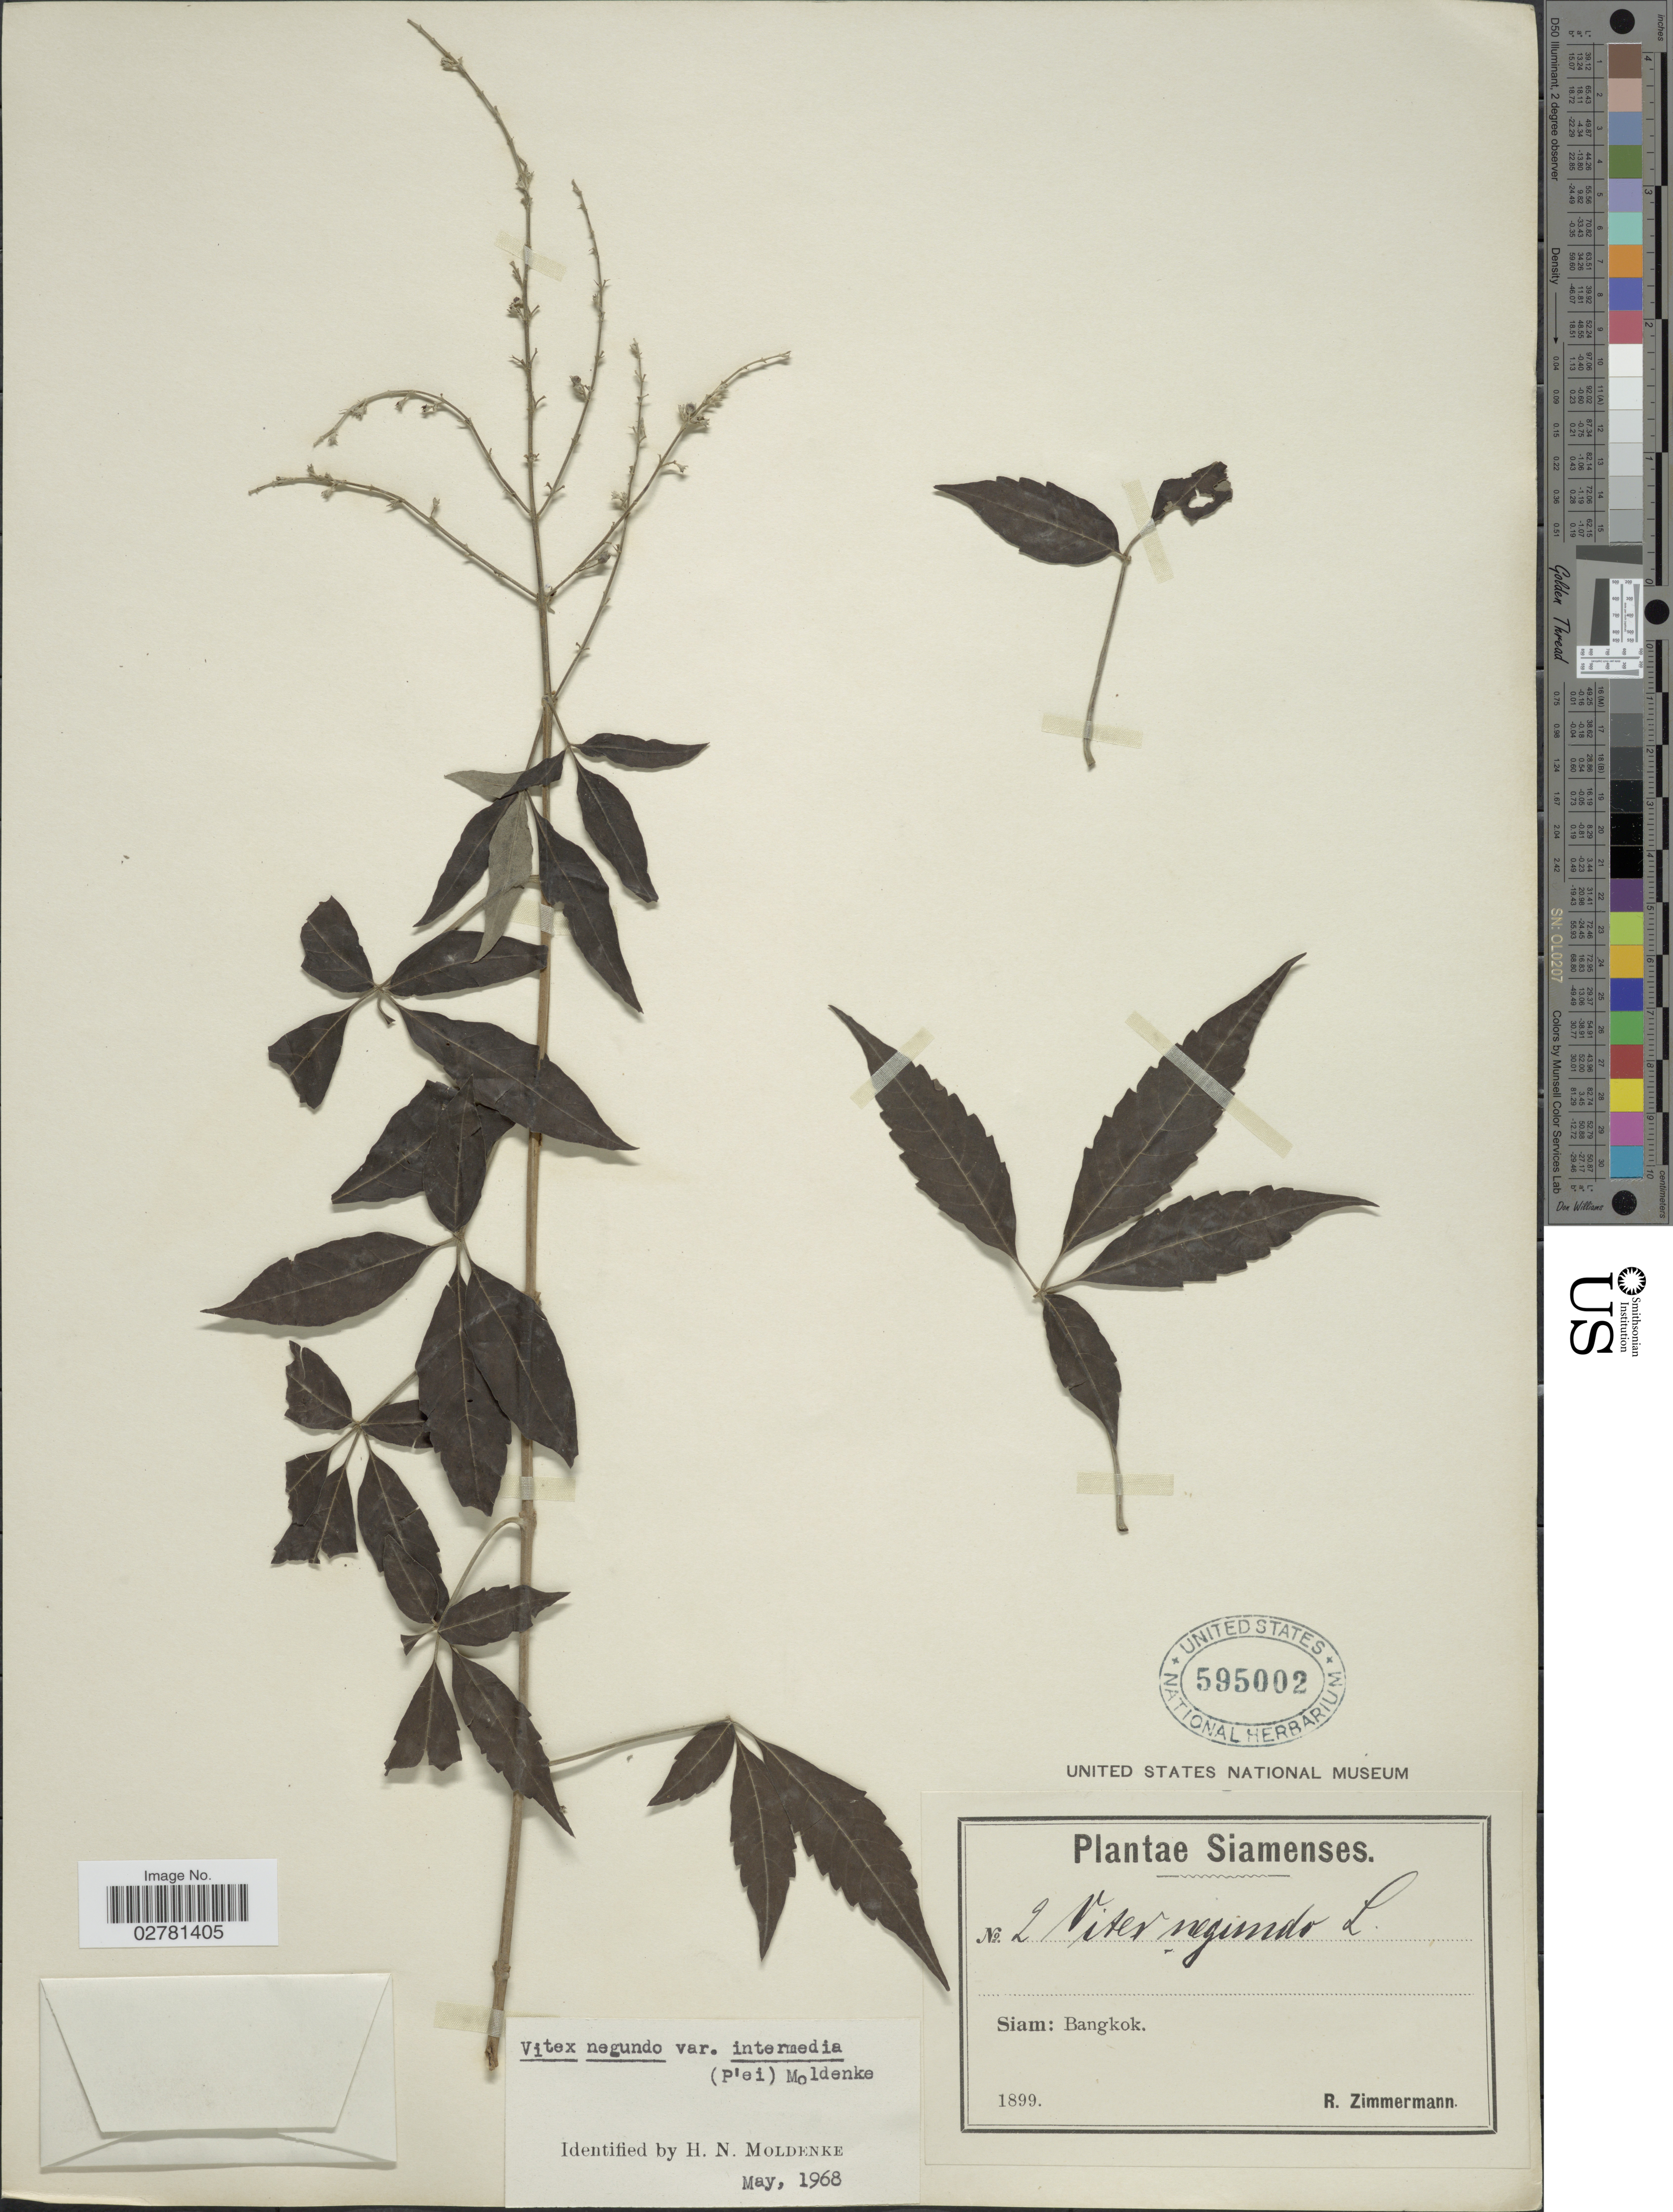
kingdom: Plantae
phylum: Tracheophyta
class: Magnoliopsida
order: Lamiales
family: Lamiaceae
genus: Vitex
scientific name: Vitex negundo var. intermedia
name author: (C. Pei) Moldenke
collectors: R. Zimmerman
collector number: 2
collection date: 1899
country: Thailand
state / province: Bangkok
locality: Siam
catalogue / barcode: US 595002